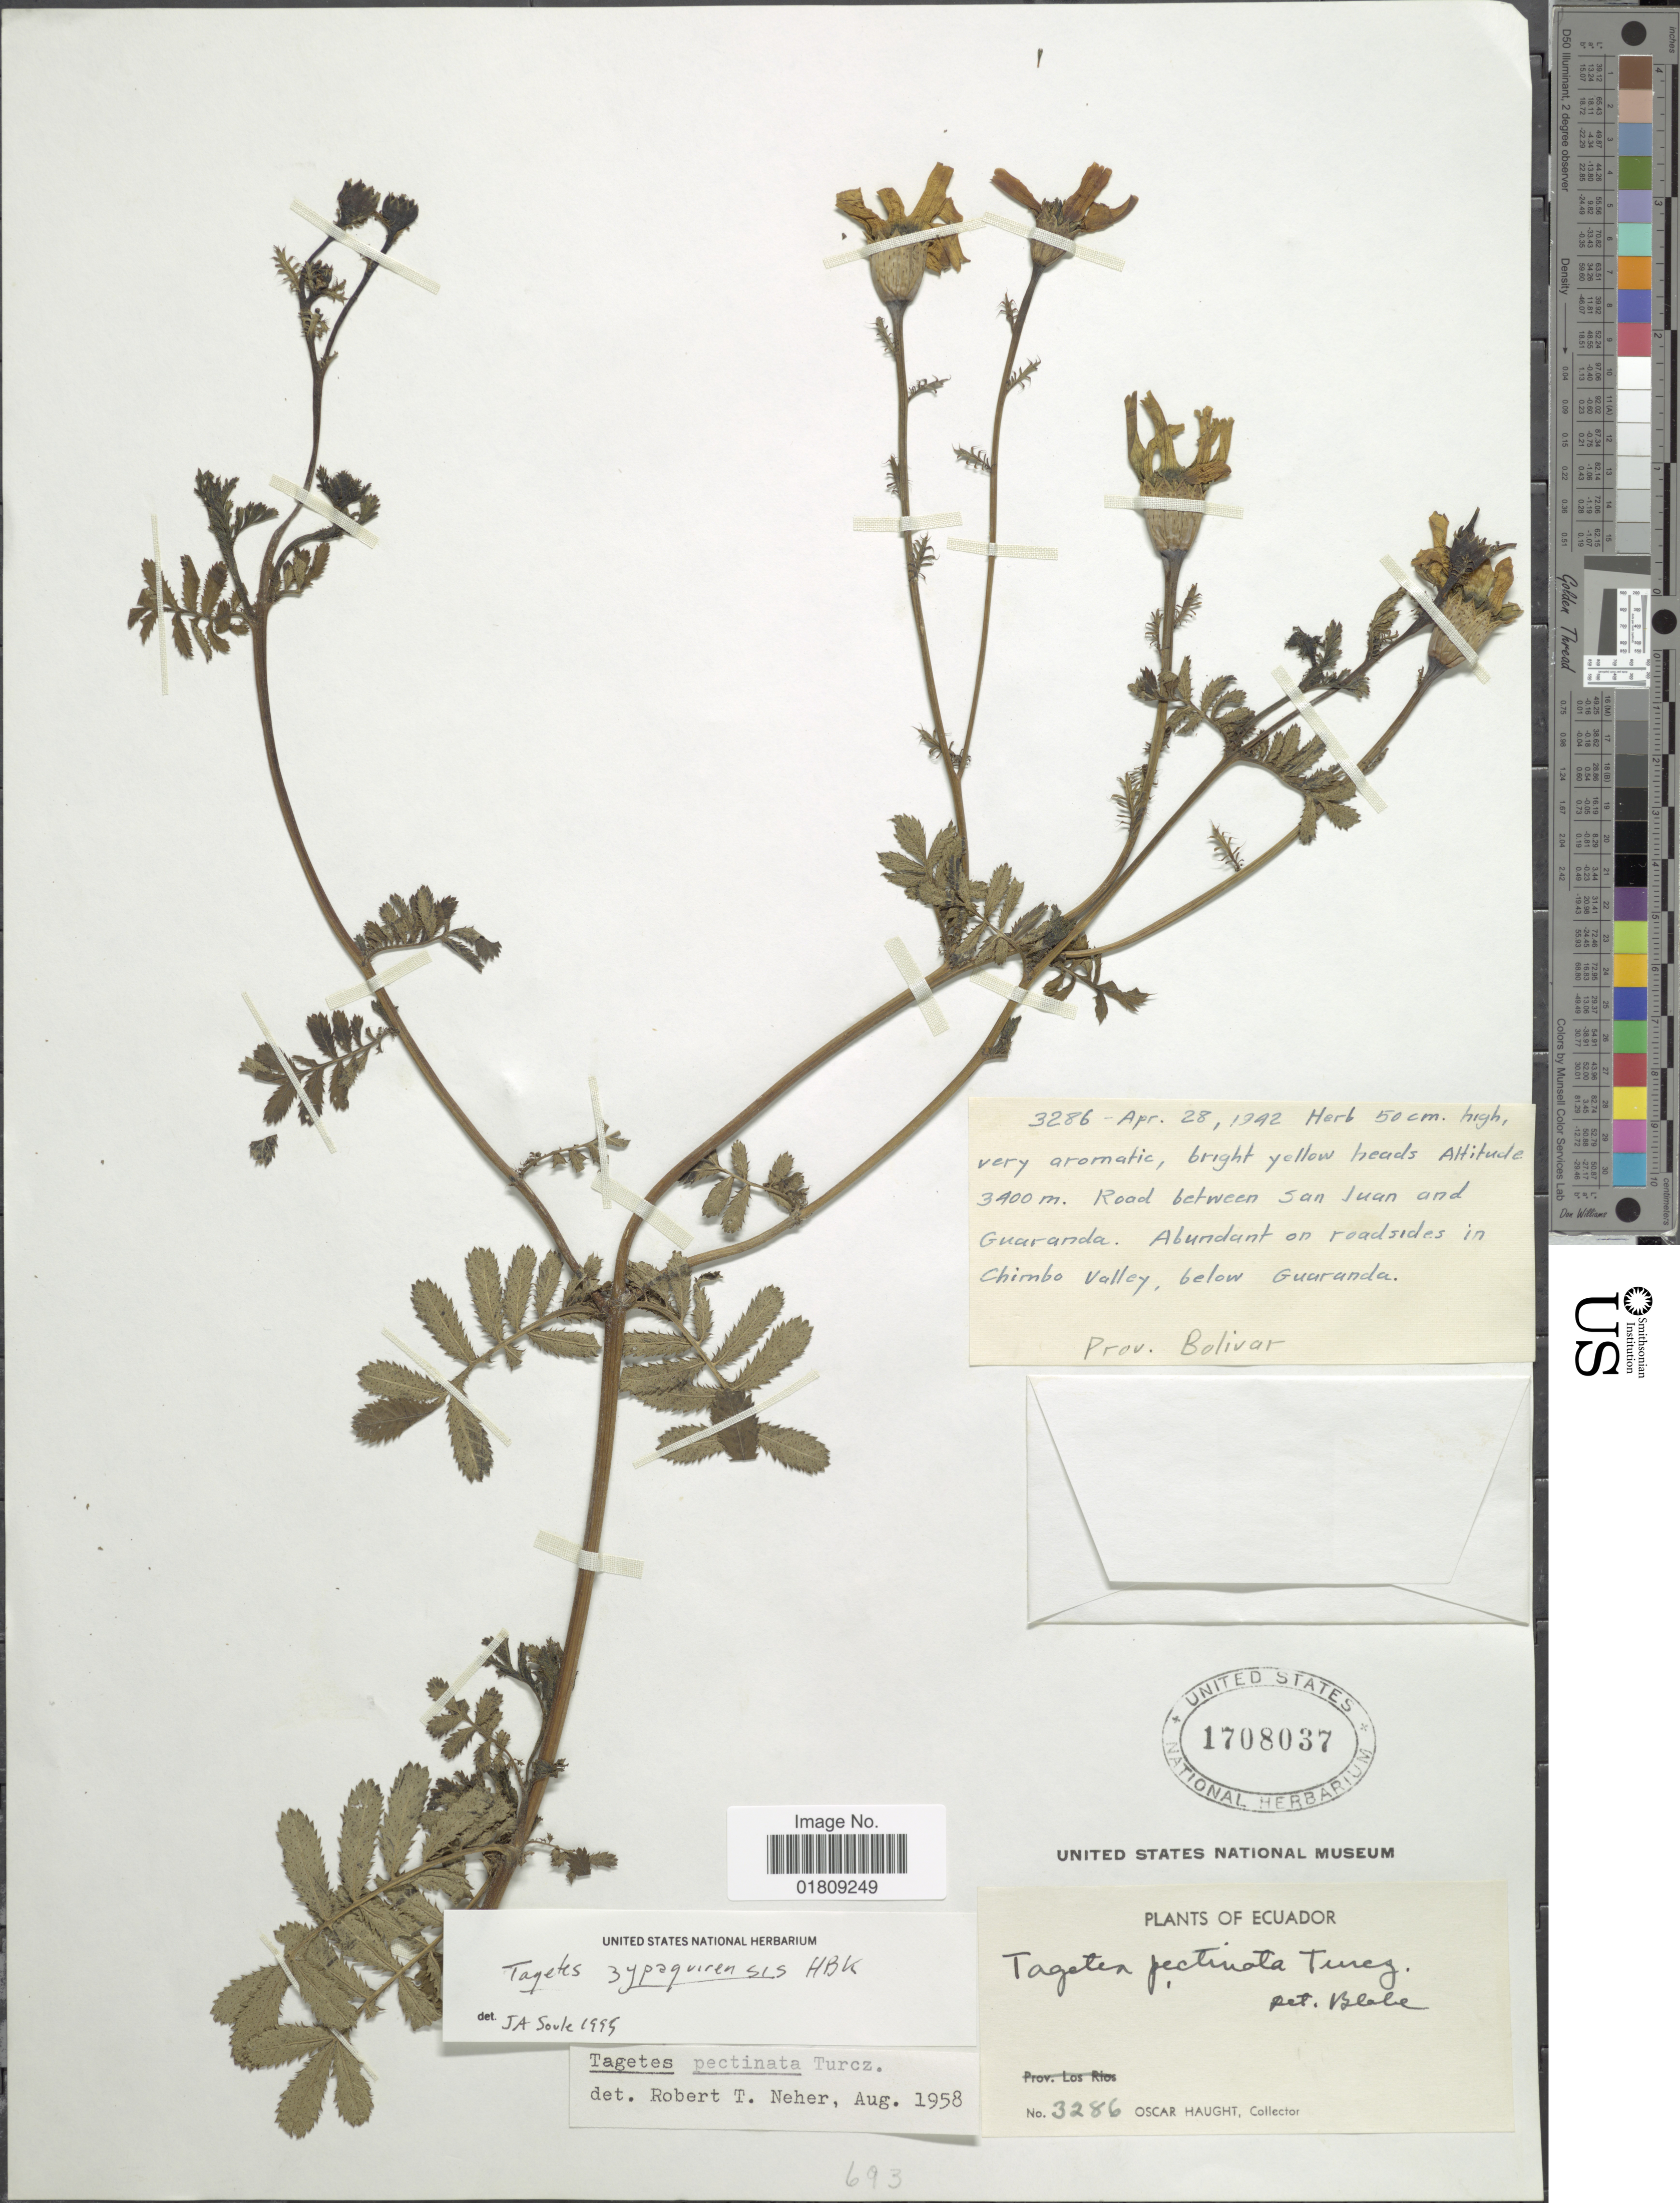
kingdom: Plantae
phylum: Tracheophyta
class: Magnoliopsida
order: Asterales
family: Asteraceae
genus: Tagetes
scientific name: Tagetes zypaquirensis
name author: Humb. & Bonpl.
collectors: O. Haught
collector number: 3286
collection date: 1942-04-28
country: Ecuador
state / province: Bolívar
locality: Road between San Juan and Guaranda, on roadside in Chimbo Valley, below Guaranda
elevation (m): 3400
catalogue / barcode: US 1708037